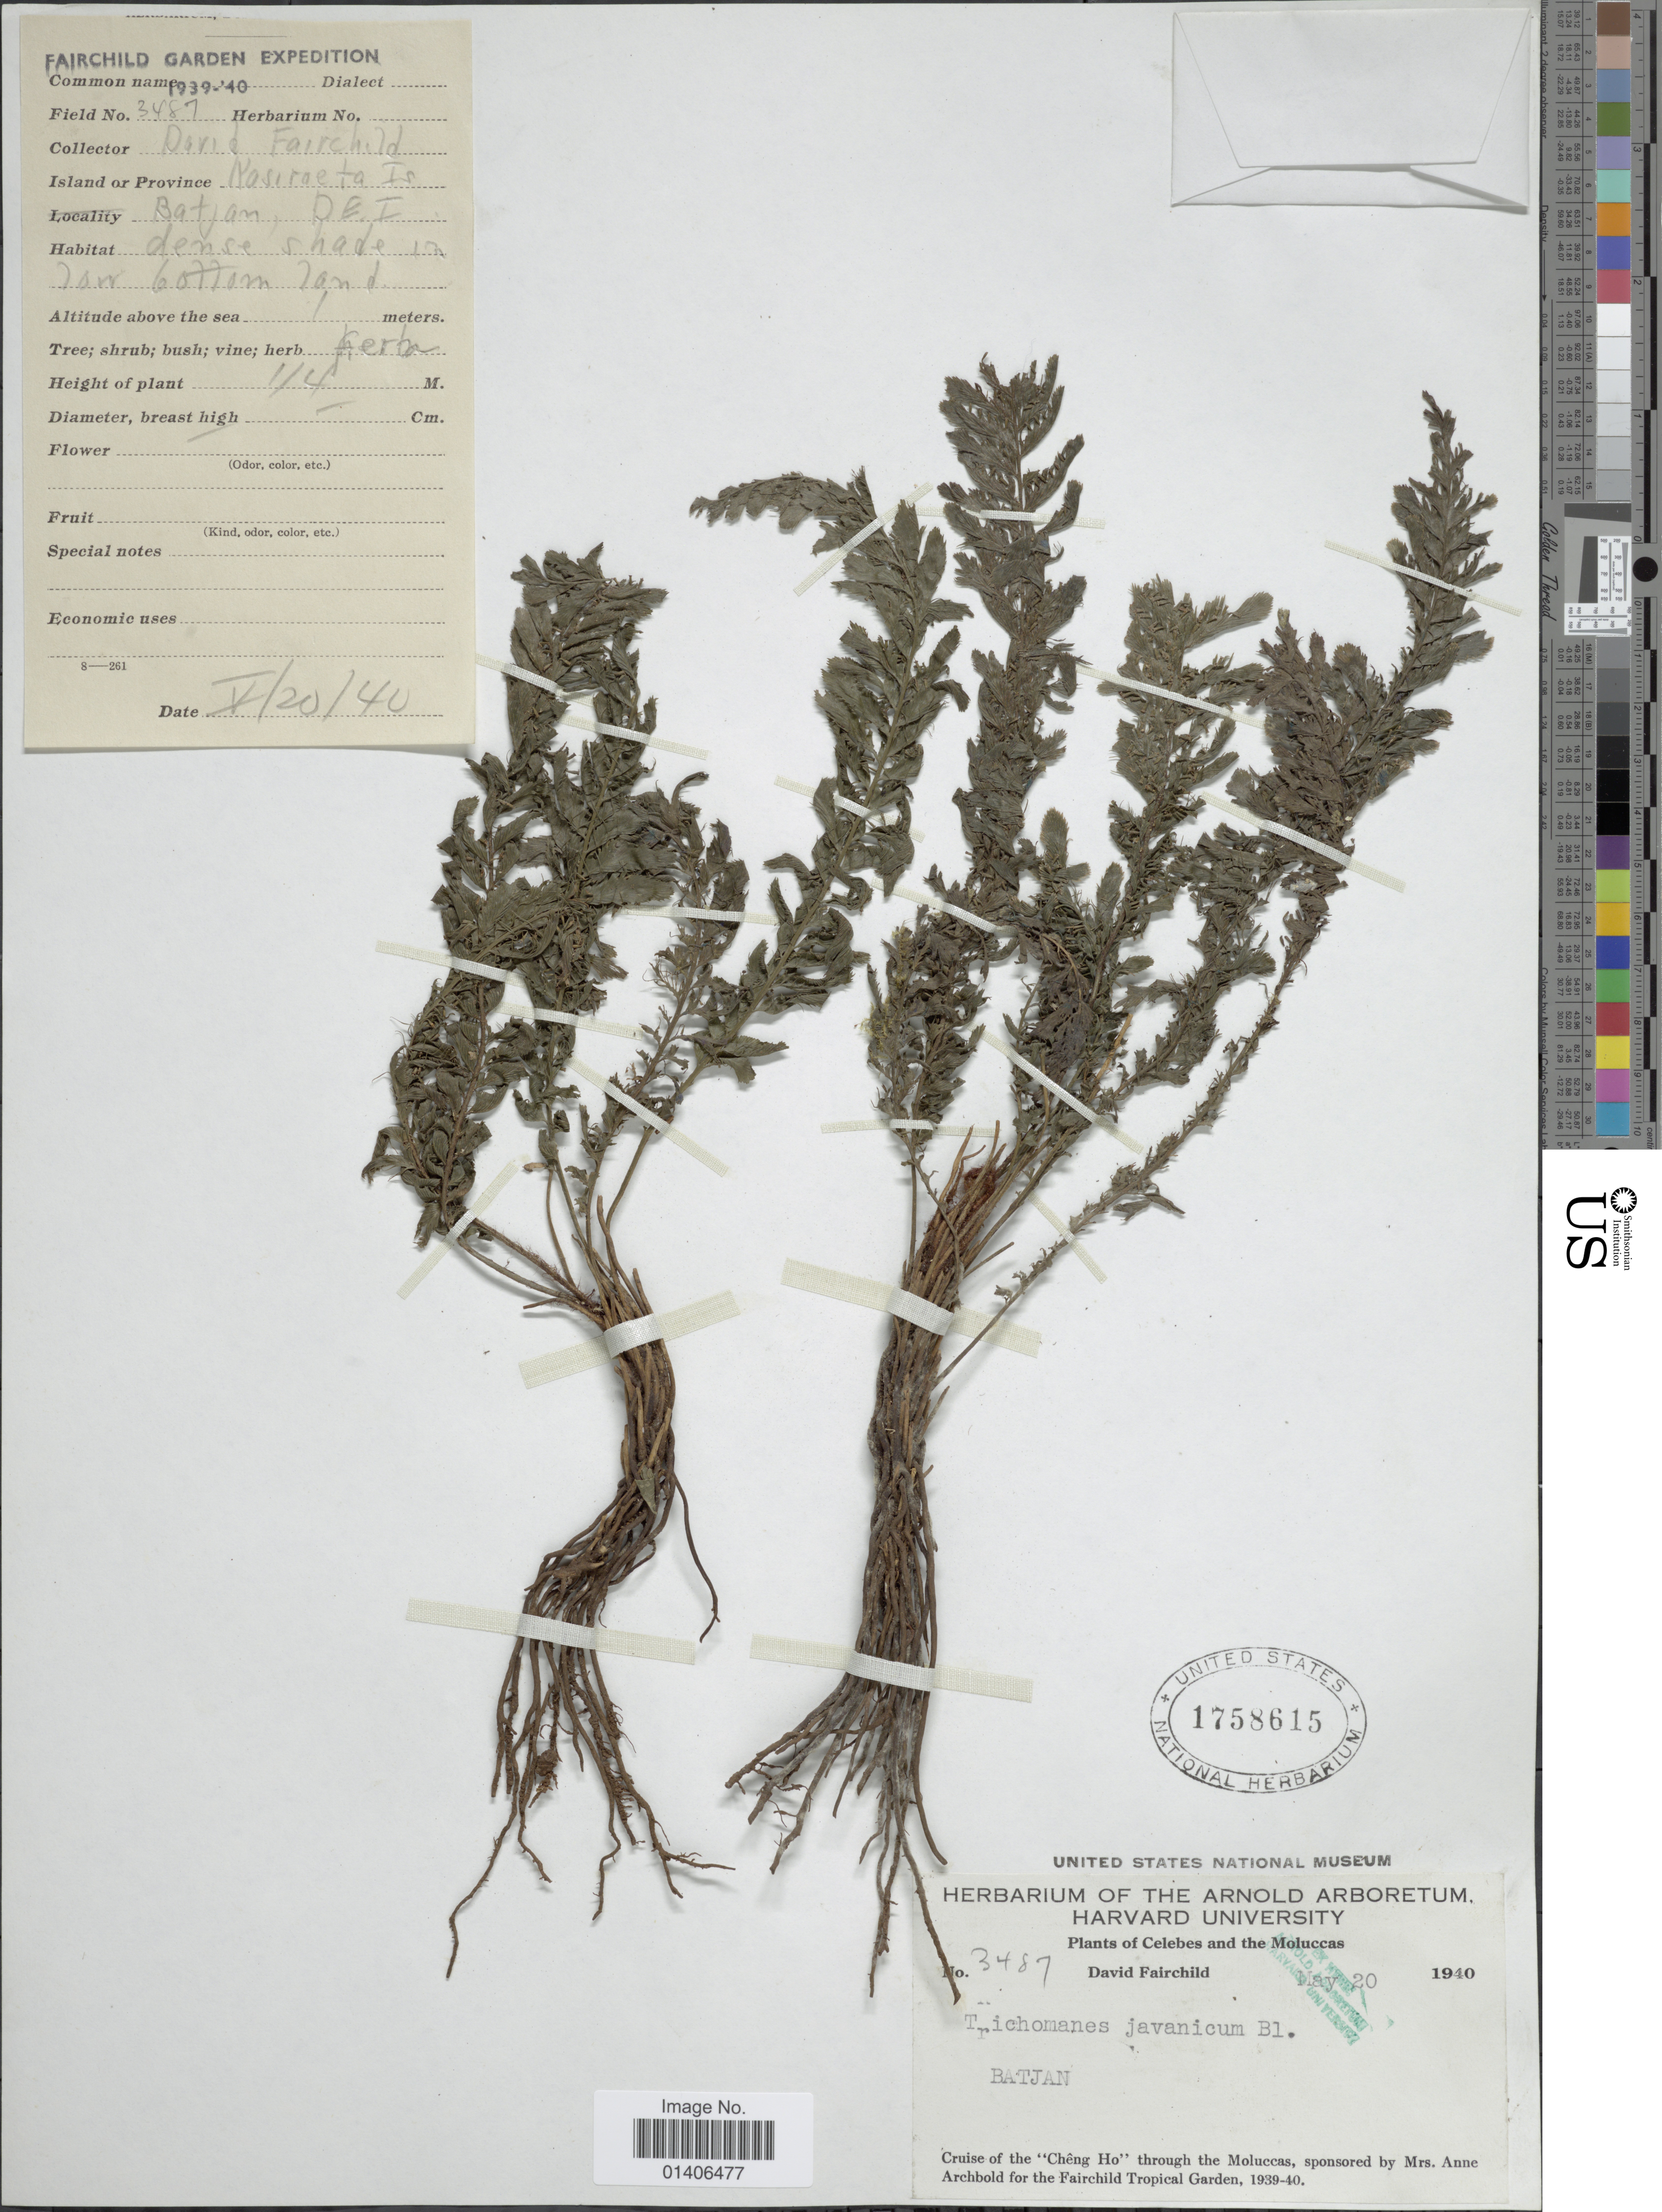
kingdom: Plantae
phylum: Tracheophyta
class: Polypodiopsida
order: Hymenophyllales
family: Hymenophyllaceae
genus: Cephalomanes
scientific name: Cephalomanes javanicum var. javanicum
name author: C. Presl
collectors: D. Fairchild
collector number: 3487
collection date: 1940-05-20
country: Indonesia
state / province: Maluku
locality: Celebes and the Moluccas, Batjan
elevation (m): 1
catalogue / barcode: US 1758615